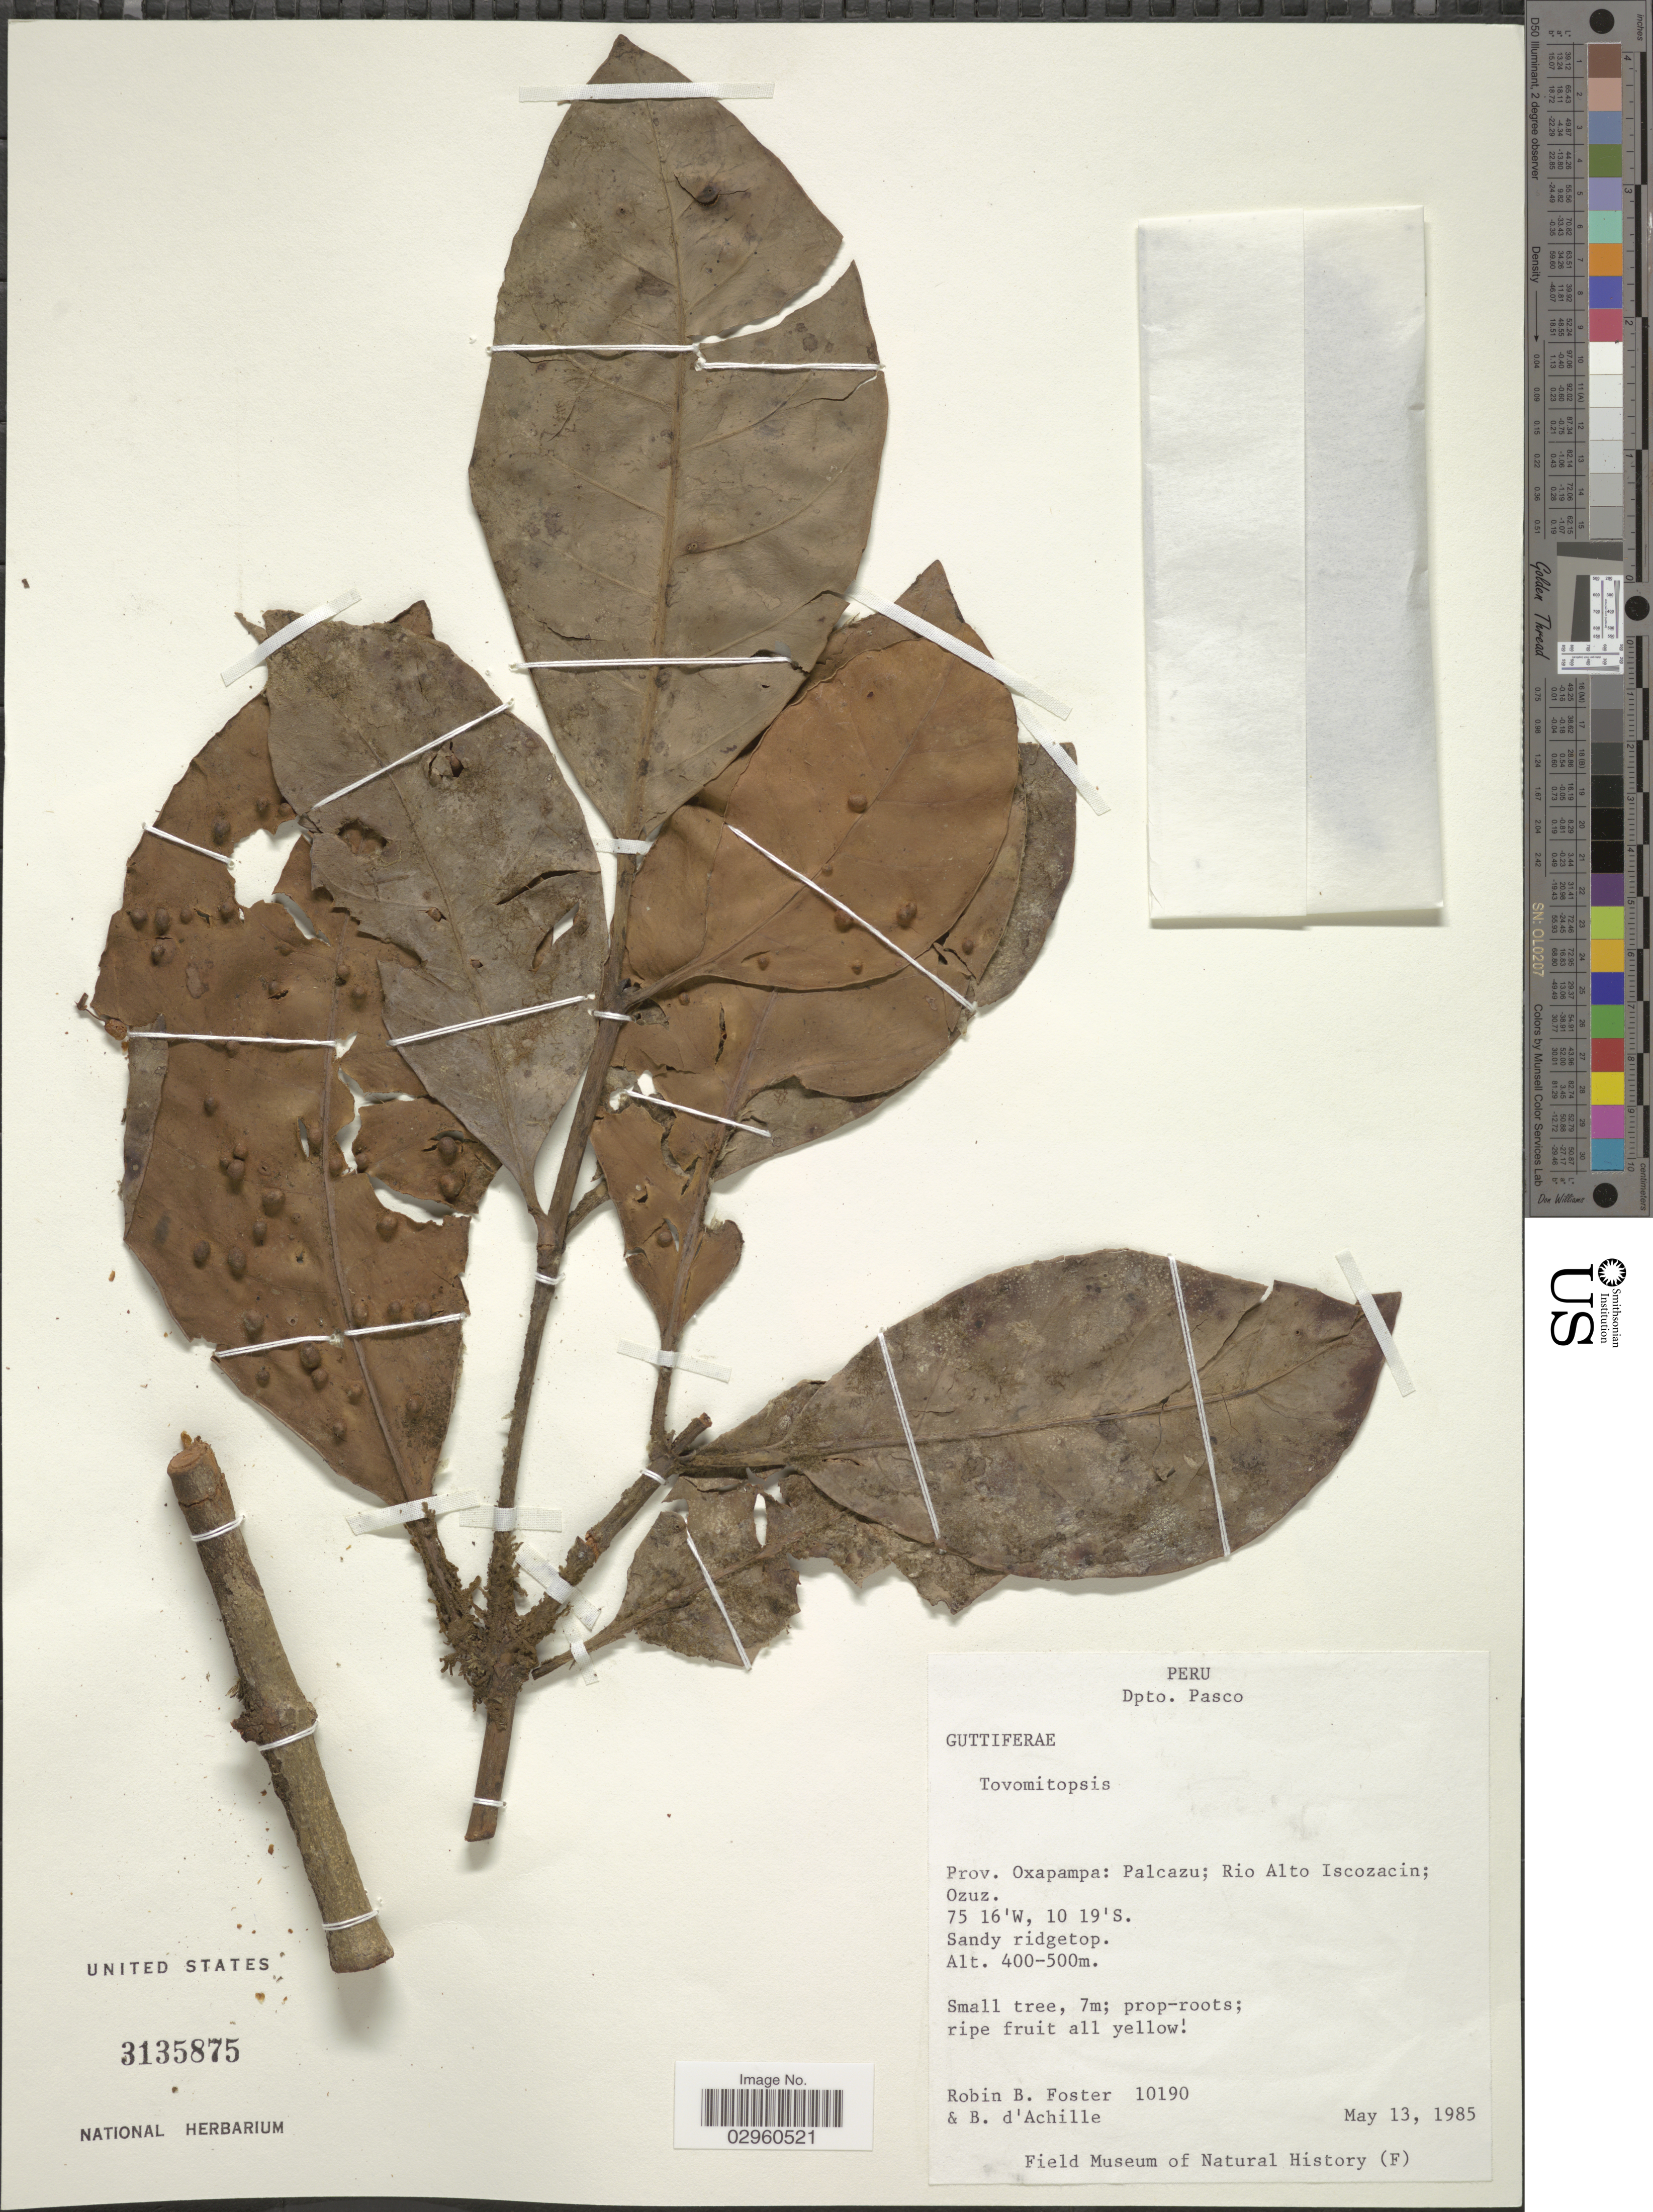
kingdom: Plantae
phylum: Tracheophyta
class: Magnoliopsida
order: Malpighiales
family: Clusiaceae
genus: Tovomitopsis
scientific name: Tovomitopsis sp.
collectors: R. B. Foster & B. d'Achille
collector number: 10190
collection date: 1985-05-13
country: Peru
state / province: Pasco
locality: Dpto. Pasco. Prov. Oxapampa: Palcazu; Rio Alto Iscozacin; Ozuz.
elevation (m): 400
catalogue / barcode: US 3135875